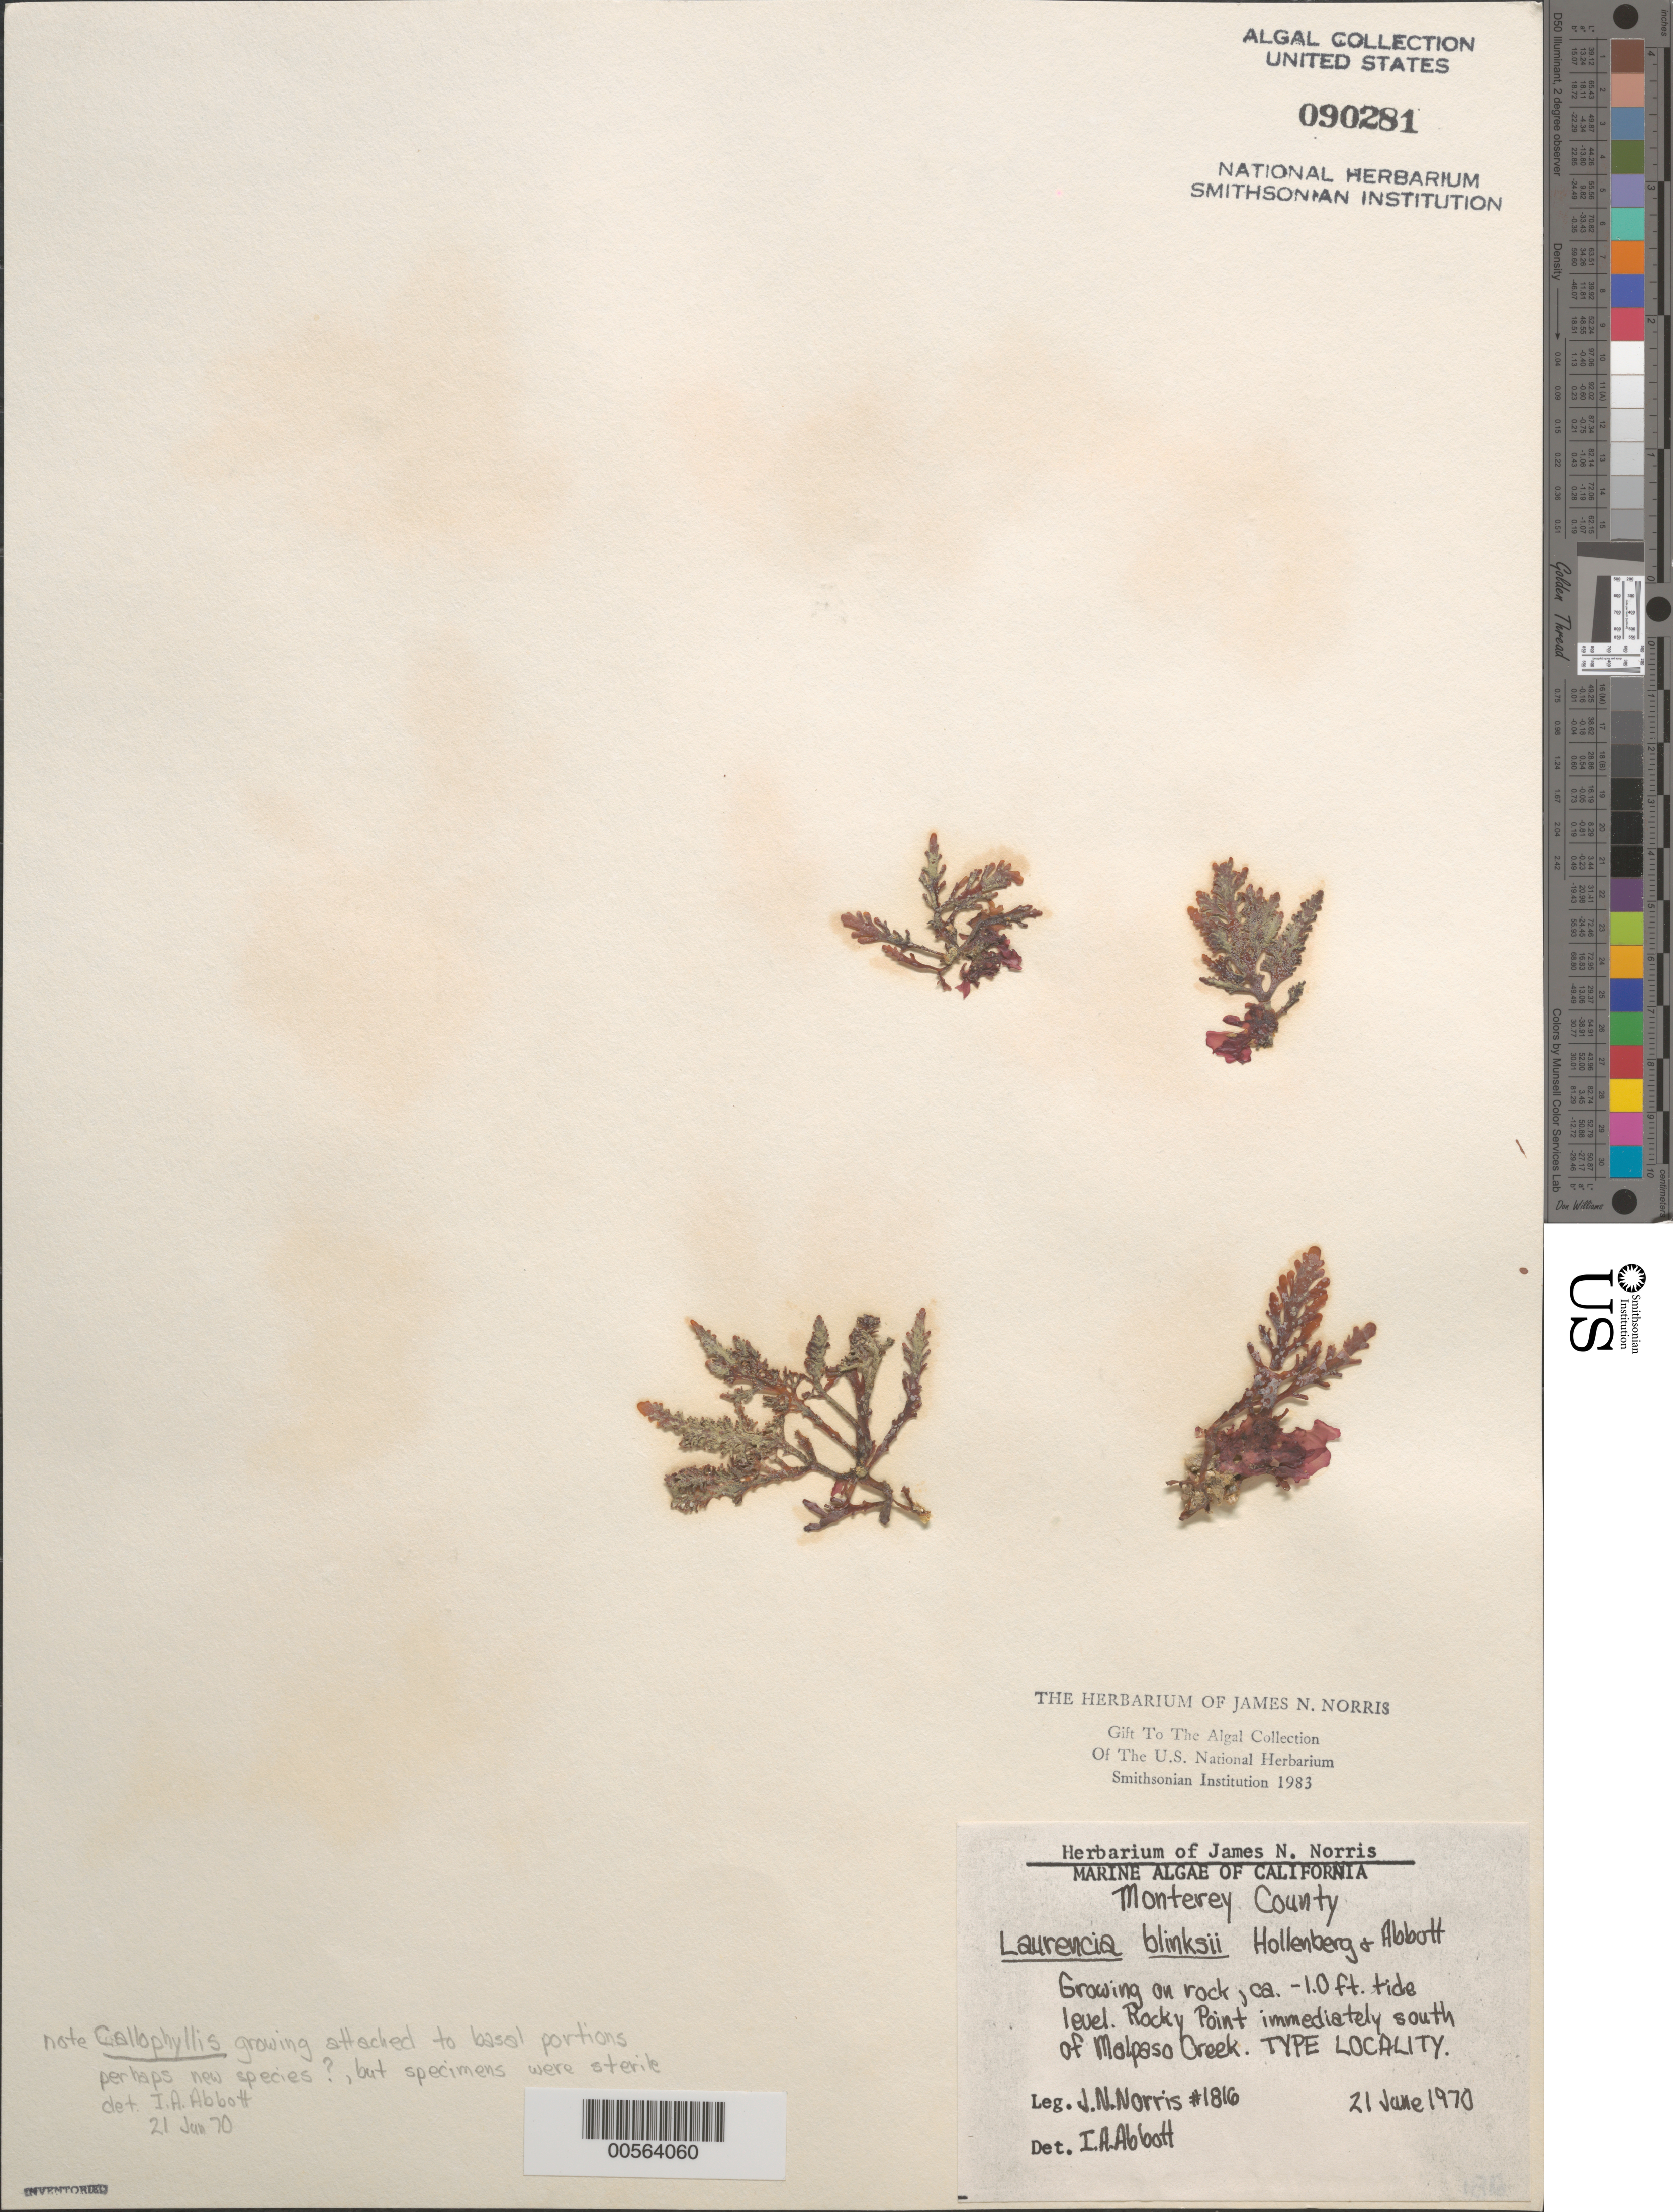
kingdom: Plantae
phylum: Rhodophyta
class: Florideophyceae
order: Ceramiales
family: Rhodomelaceae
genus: Osmundea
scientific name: Osmundea blinksii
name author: (Hollenb. & I.A. Abbott) K.W. Nam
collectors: J. N. Norris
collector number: JN-1816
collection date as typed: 21 Jun 1970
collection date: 1970-06-21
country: United States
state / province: California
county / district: Monterey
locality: South of Malpaso Creek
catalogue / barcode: US 90281